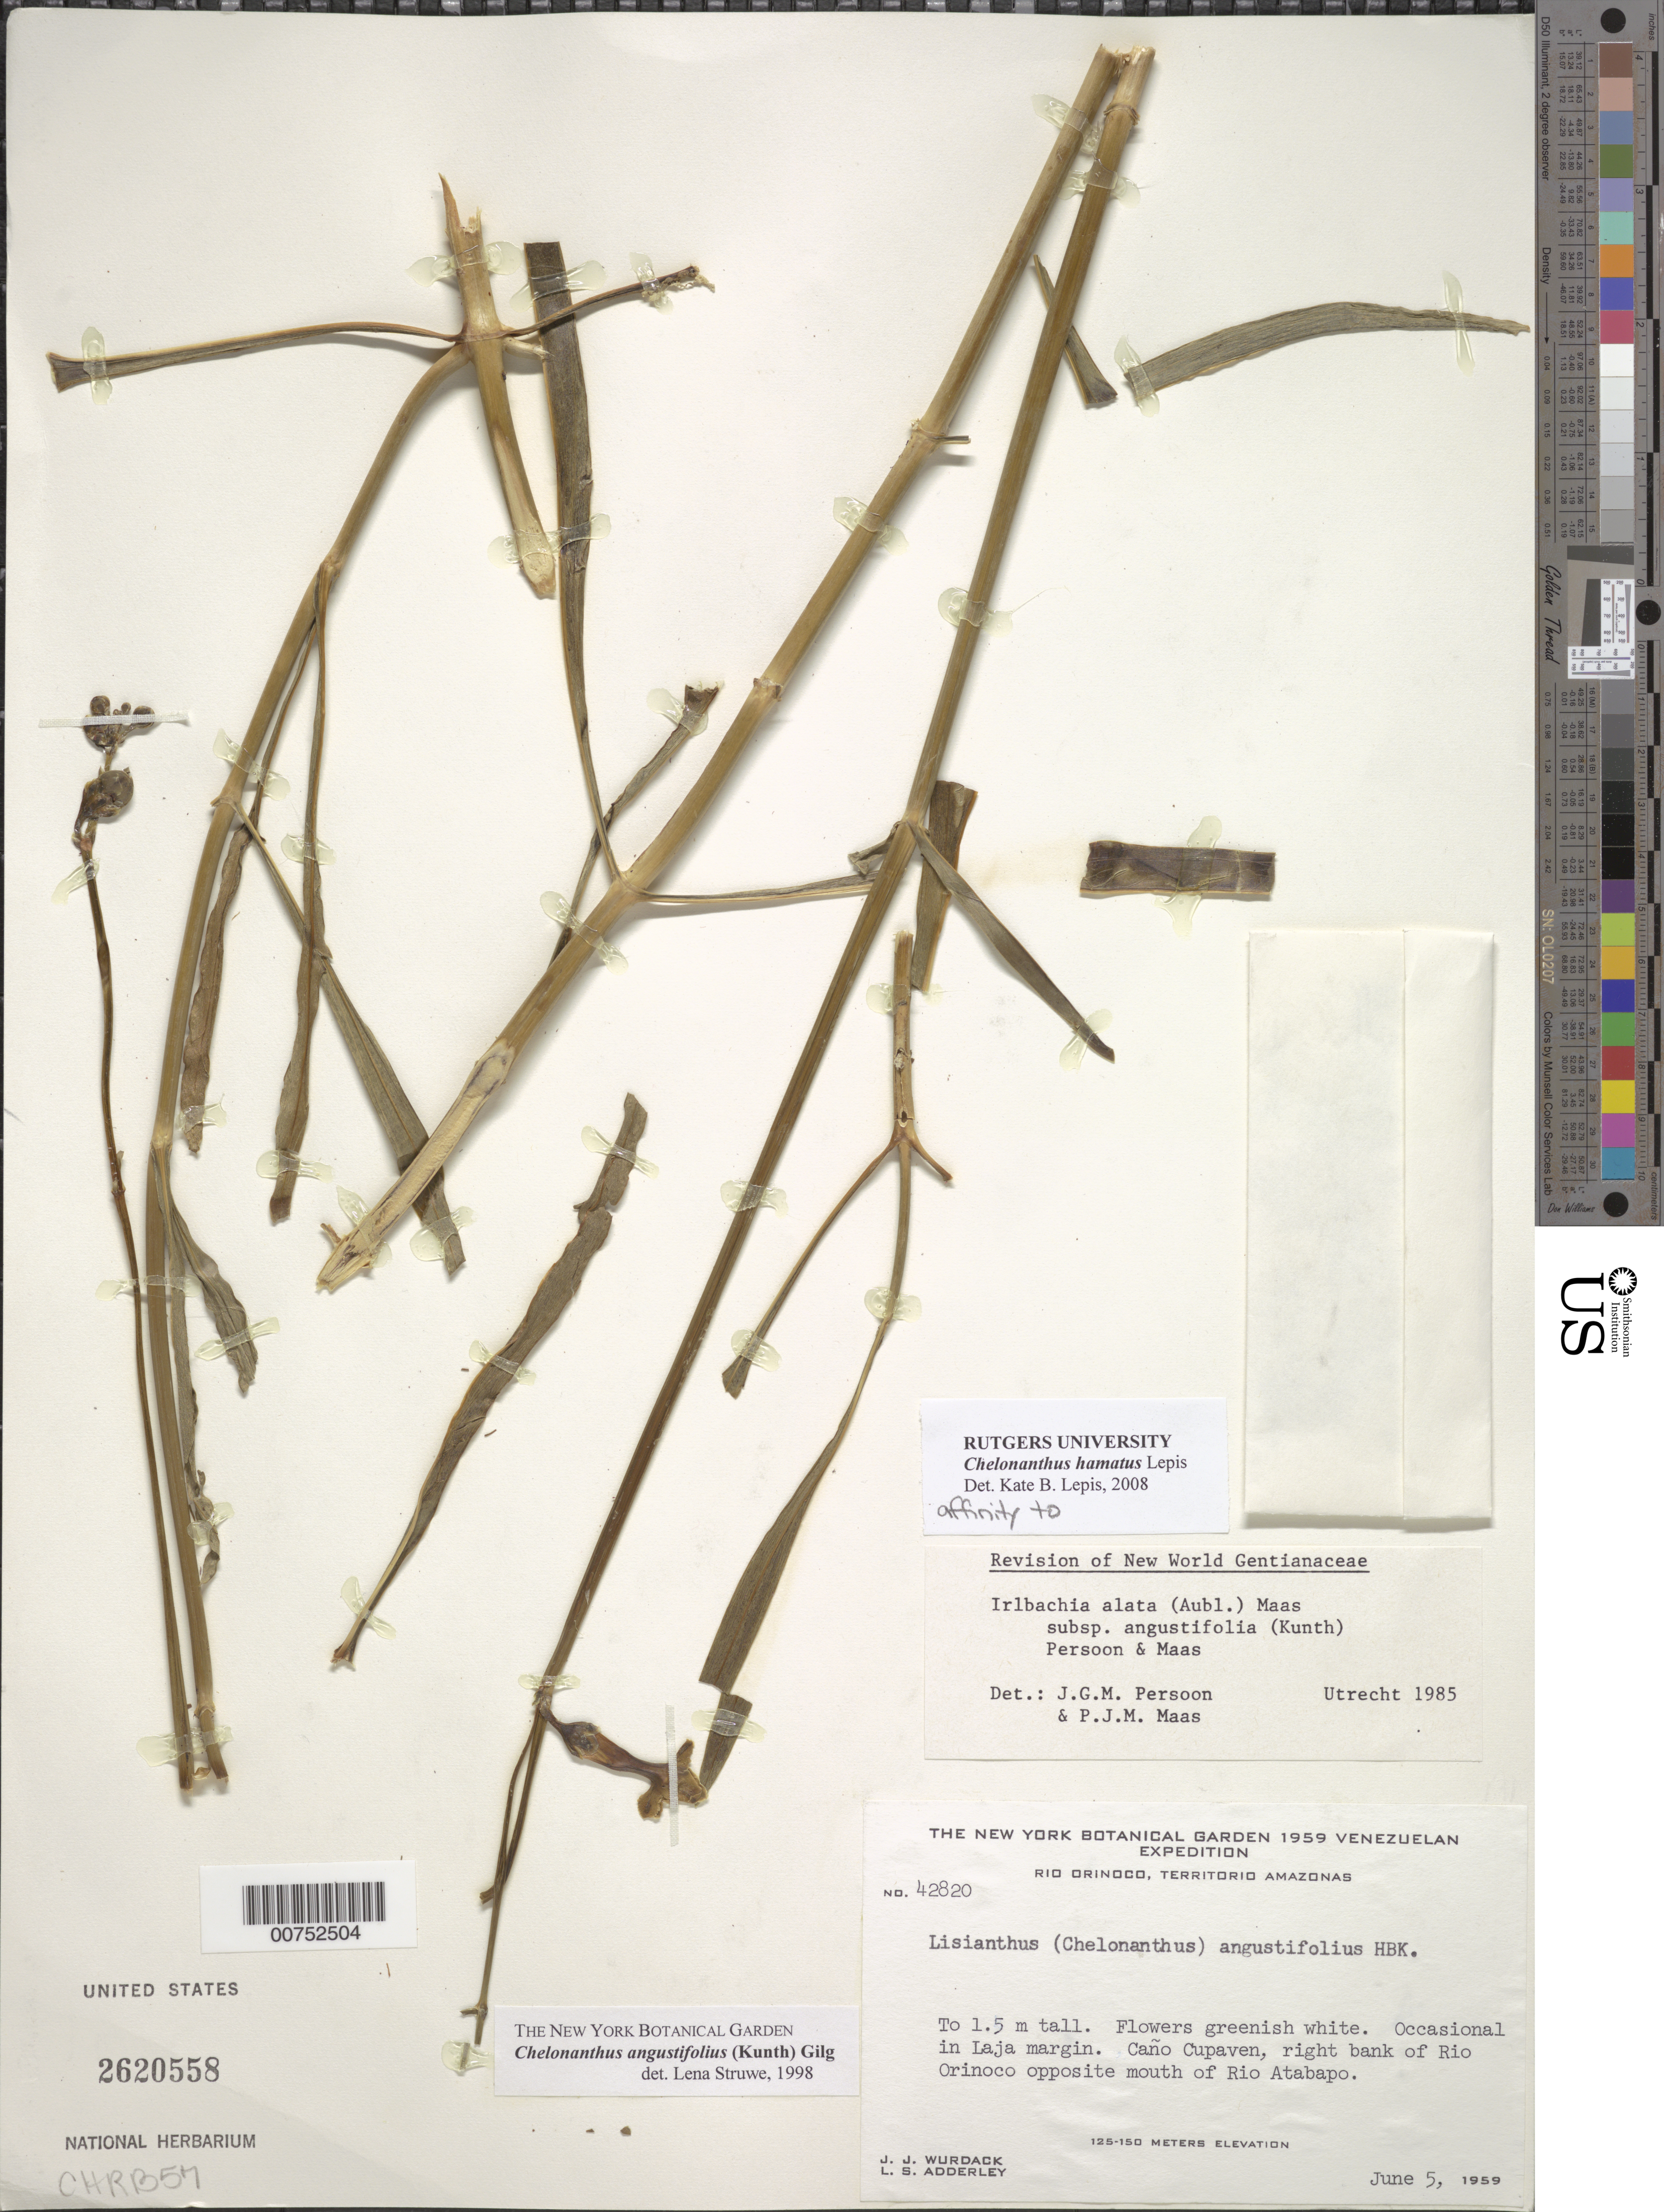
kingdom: Plantae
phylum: Tracheophyta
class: Magnoliopsida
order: Gentianales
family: Gentianaceae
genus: Chelonanthus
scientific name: Chelonanthus hamatus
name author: Lepis in Struwe & et al.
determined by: Lepis, Kate B.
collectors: J. J. Wurdack & L. S. Adderley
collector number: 42820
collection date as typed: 5-Jun-59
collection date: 1959-06-05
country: Venezuela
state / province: Amazonas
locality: Caño Cupaven, right bank of Río Orinoco opposite mouth of Río Atabapo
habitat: Margins of laja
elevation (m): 125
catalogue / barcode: US 2620558